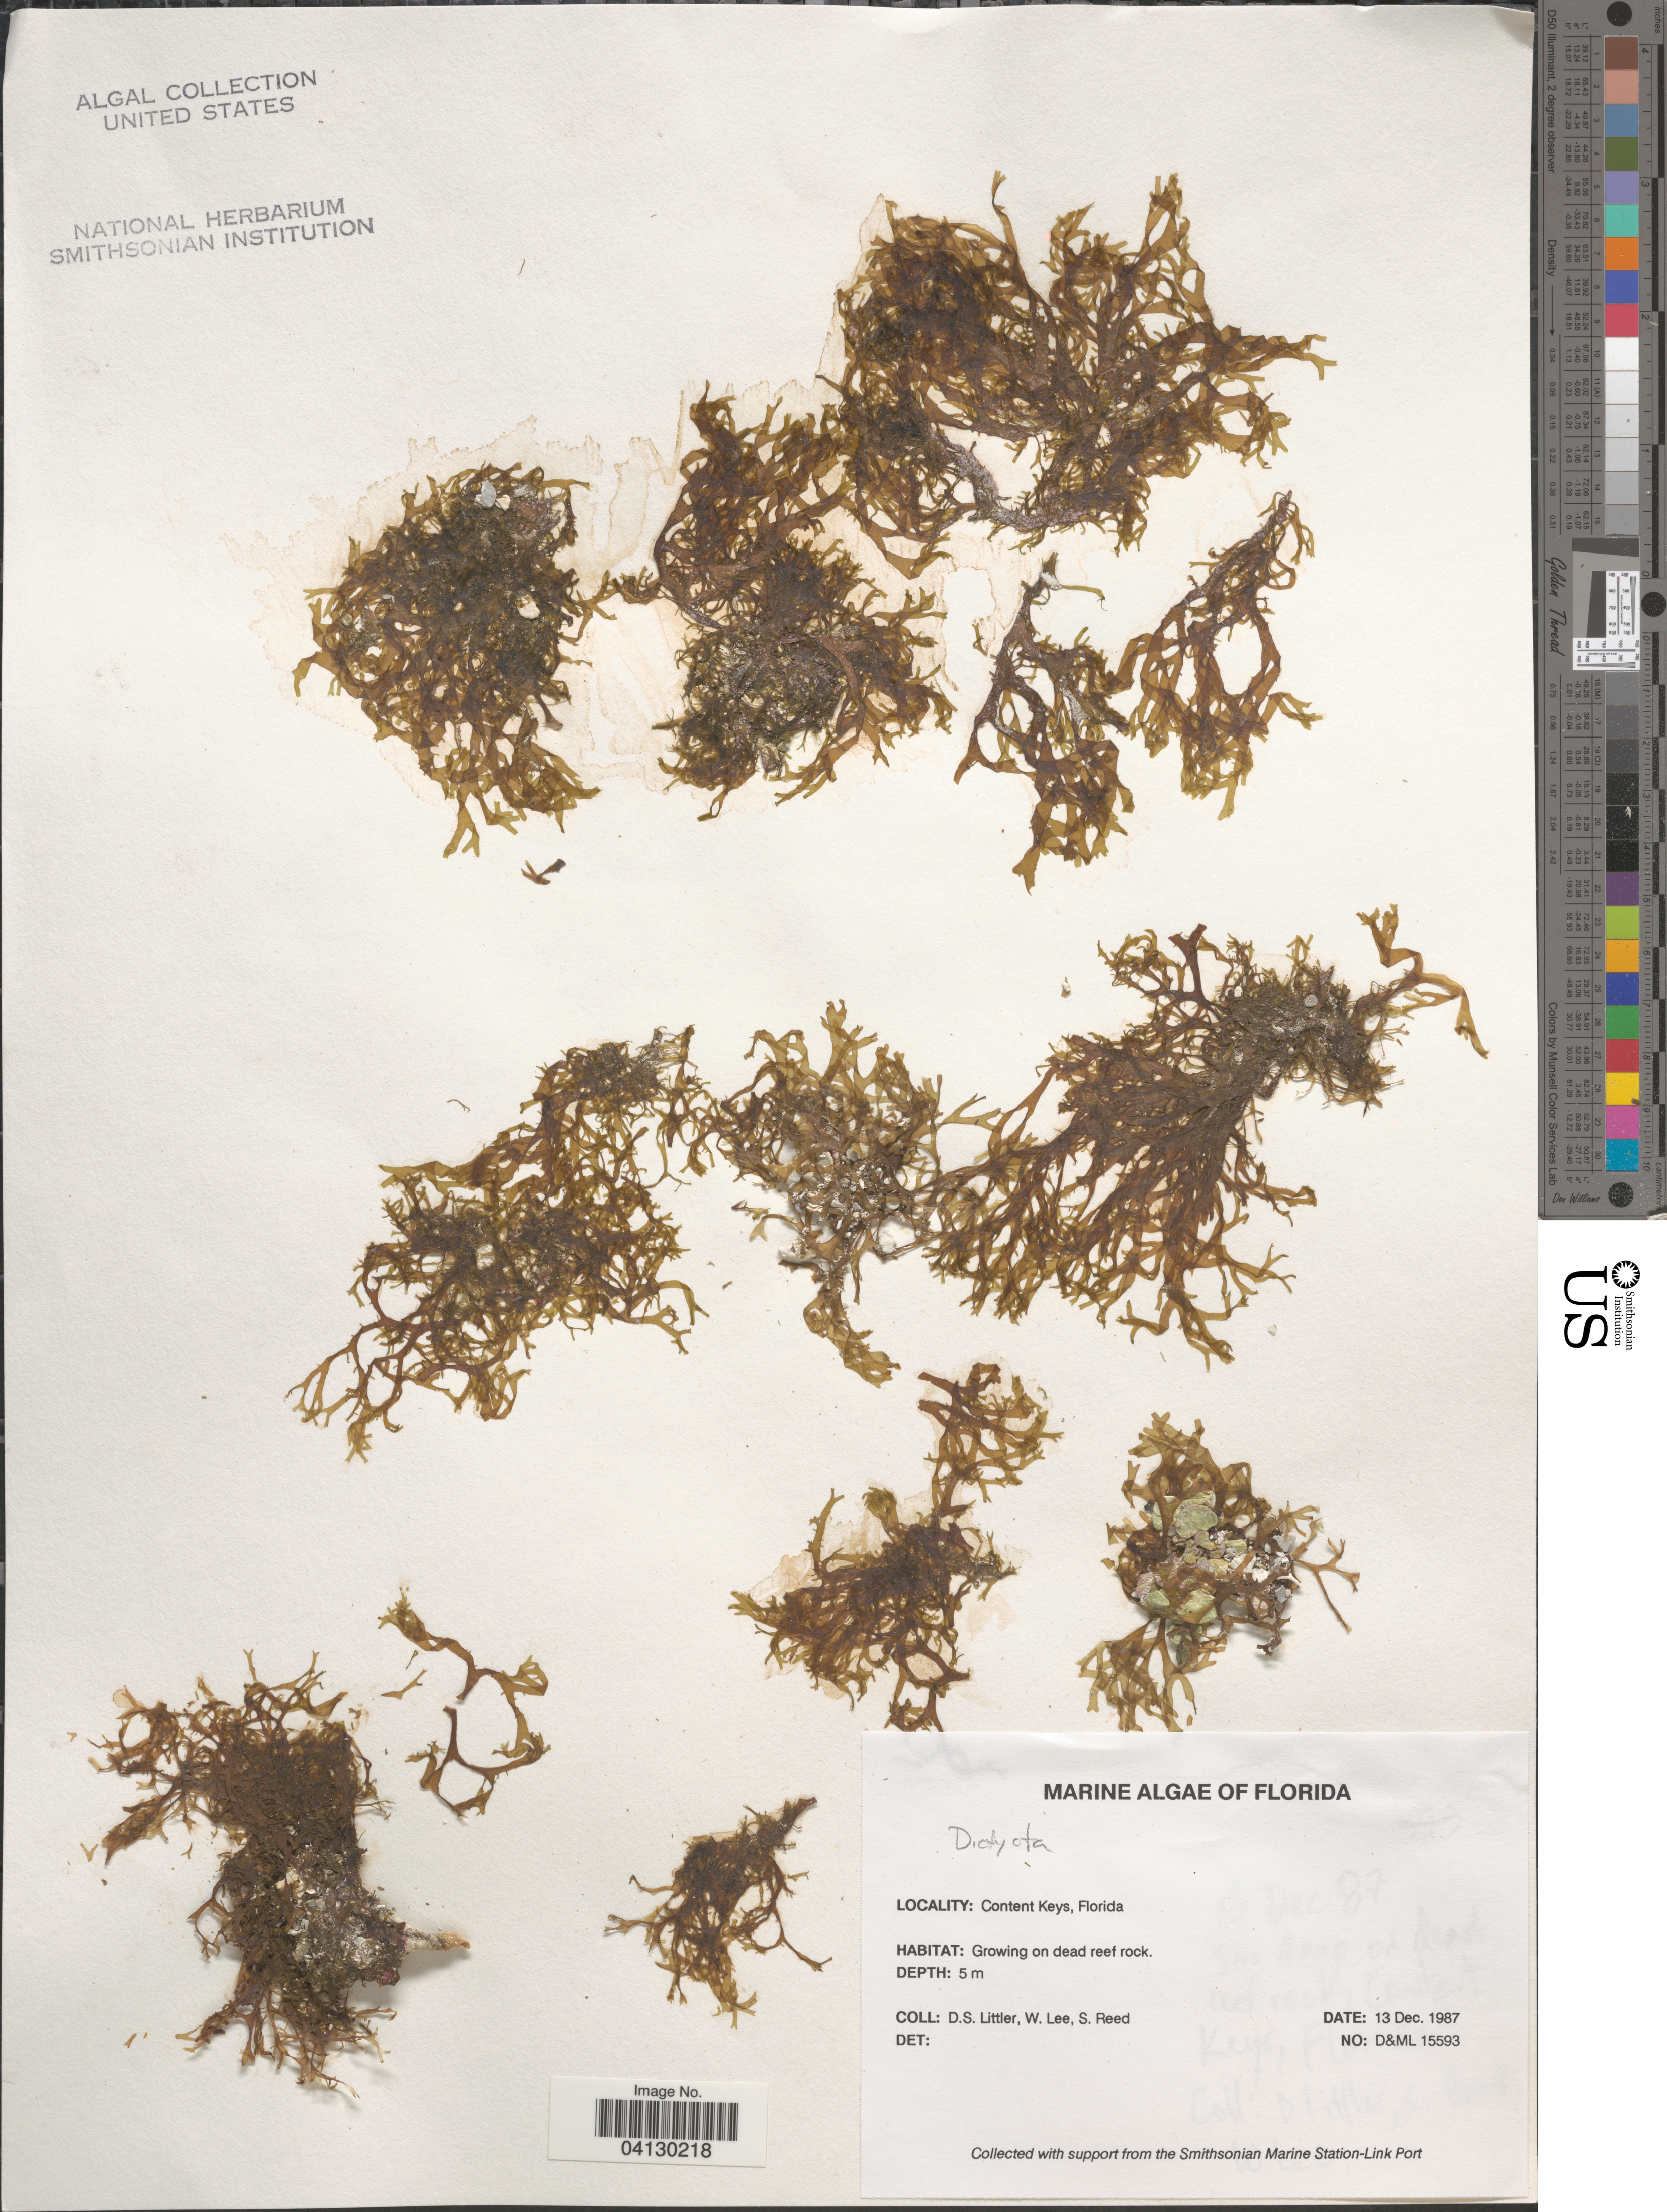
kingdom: Chromista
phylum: Ochrophyta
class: Phaeophyceae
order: Dictyotales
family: Dictyotaceae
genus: Dictyota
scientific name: Dictyota sp.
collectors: D. S. Littler, W. Lee & S. Reed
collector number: D&ML15593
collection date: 1987-12-13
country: United States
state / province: Florida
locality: Content Keys.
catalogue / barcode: US 238498